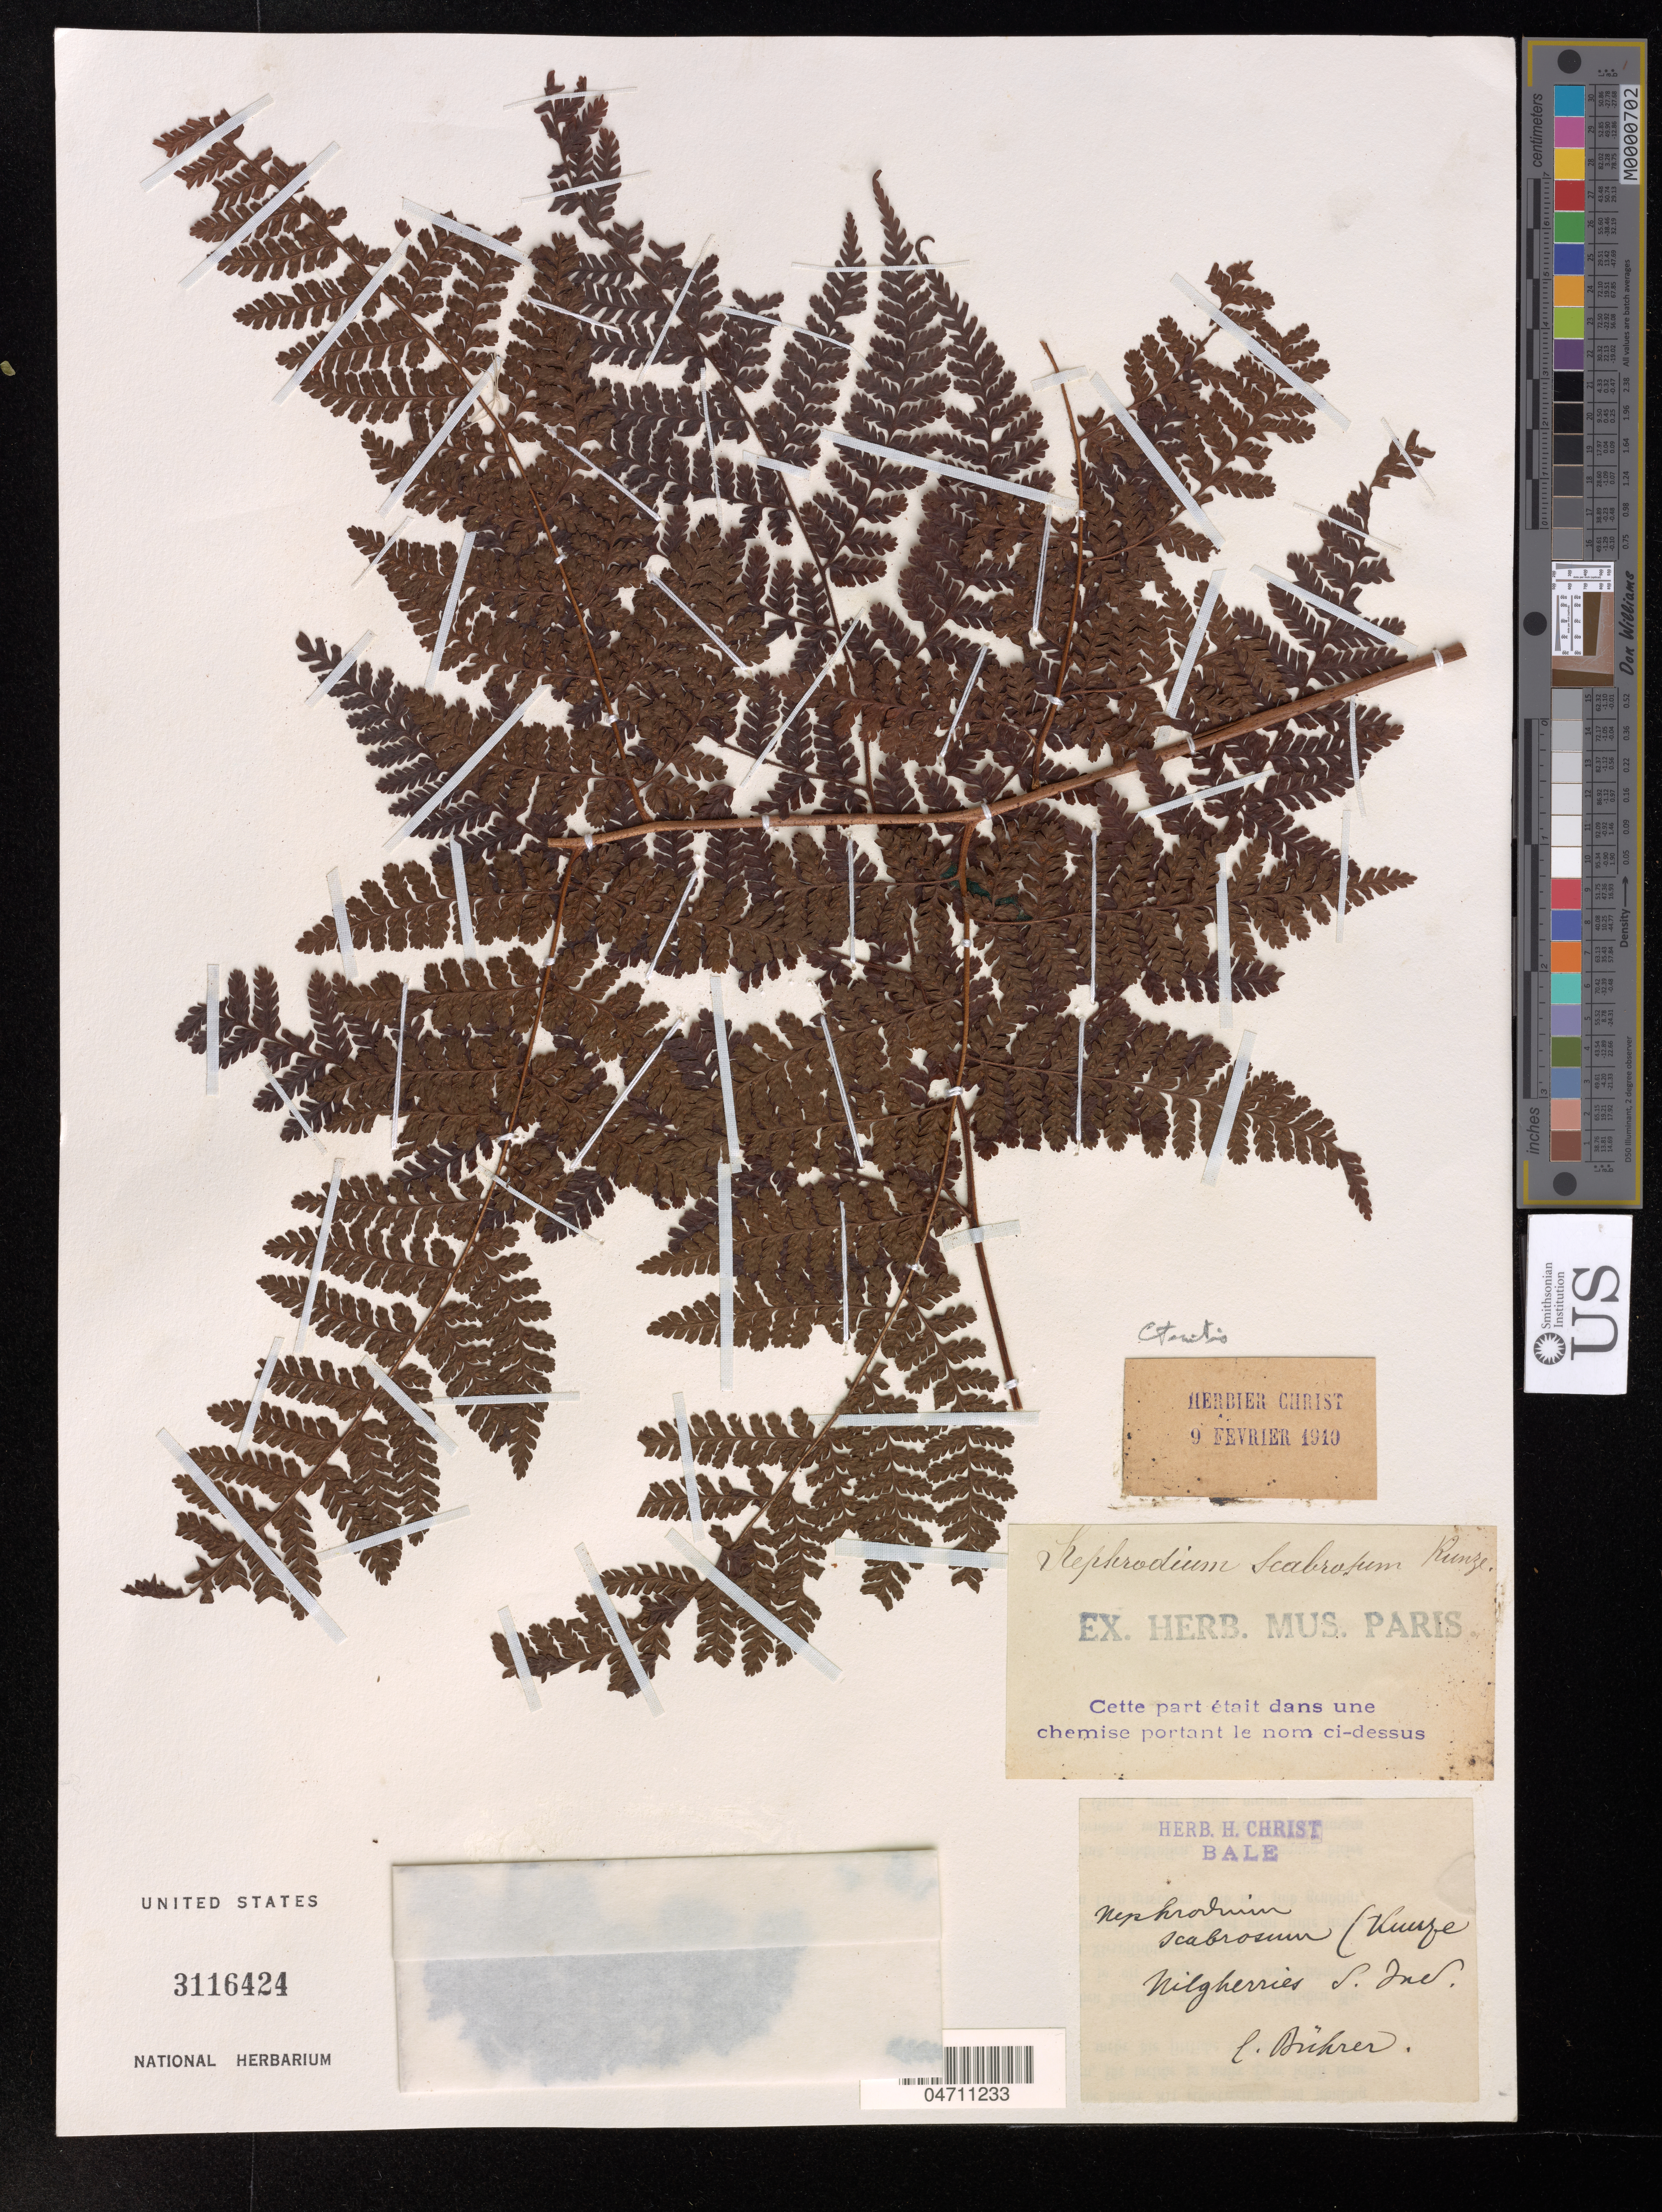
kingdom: Plantae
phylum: Tracheophyta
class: Polypodiopsida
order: Polypodiales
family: Dryopteridaceae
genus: Nephrodium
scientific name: Nephrodium scabrosum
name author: (Kunze) Kunze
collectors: C. Brïkner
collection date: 1910-02-09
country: India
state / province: Tamil Nadu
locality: Nilgherries S. Ind.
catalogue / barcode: US 3116424